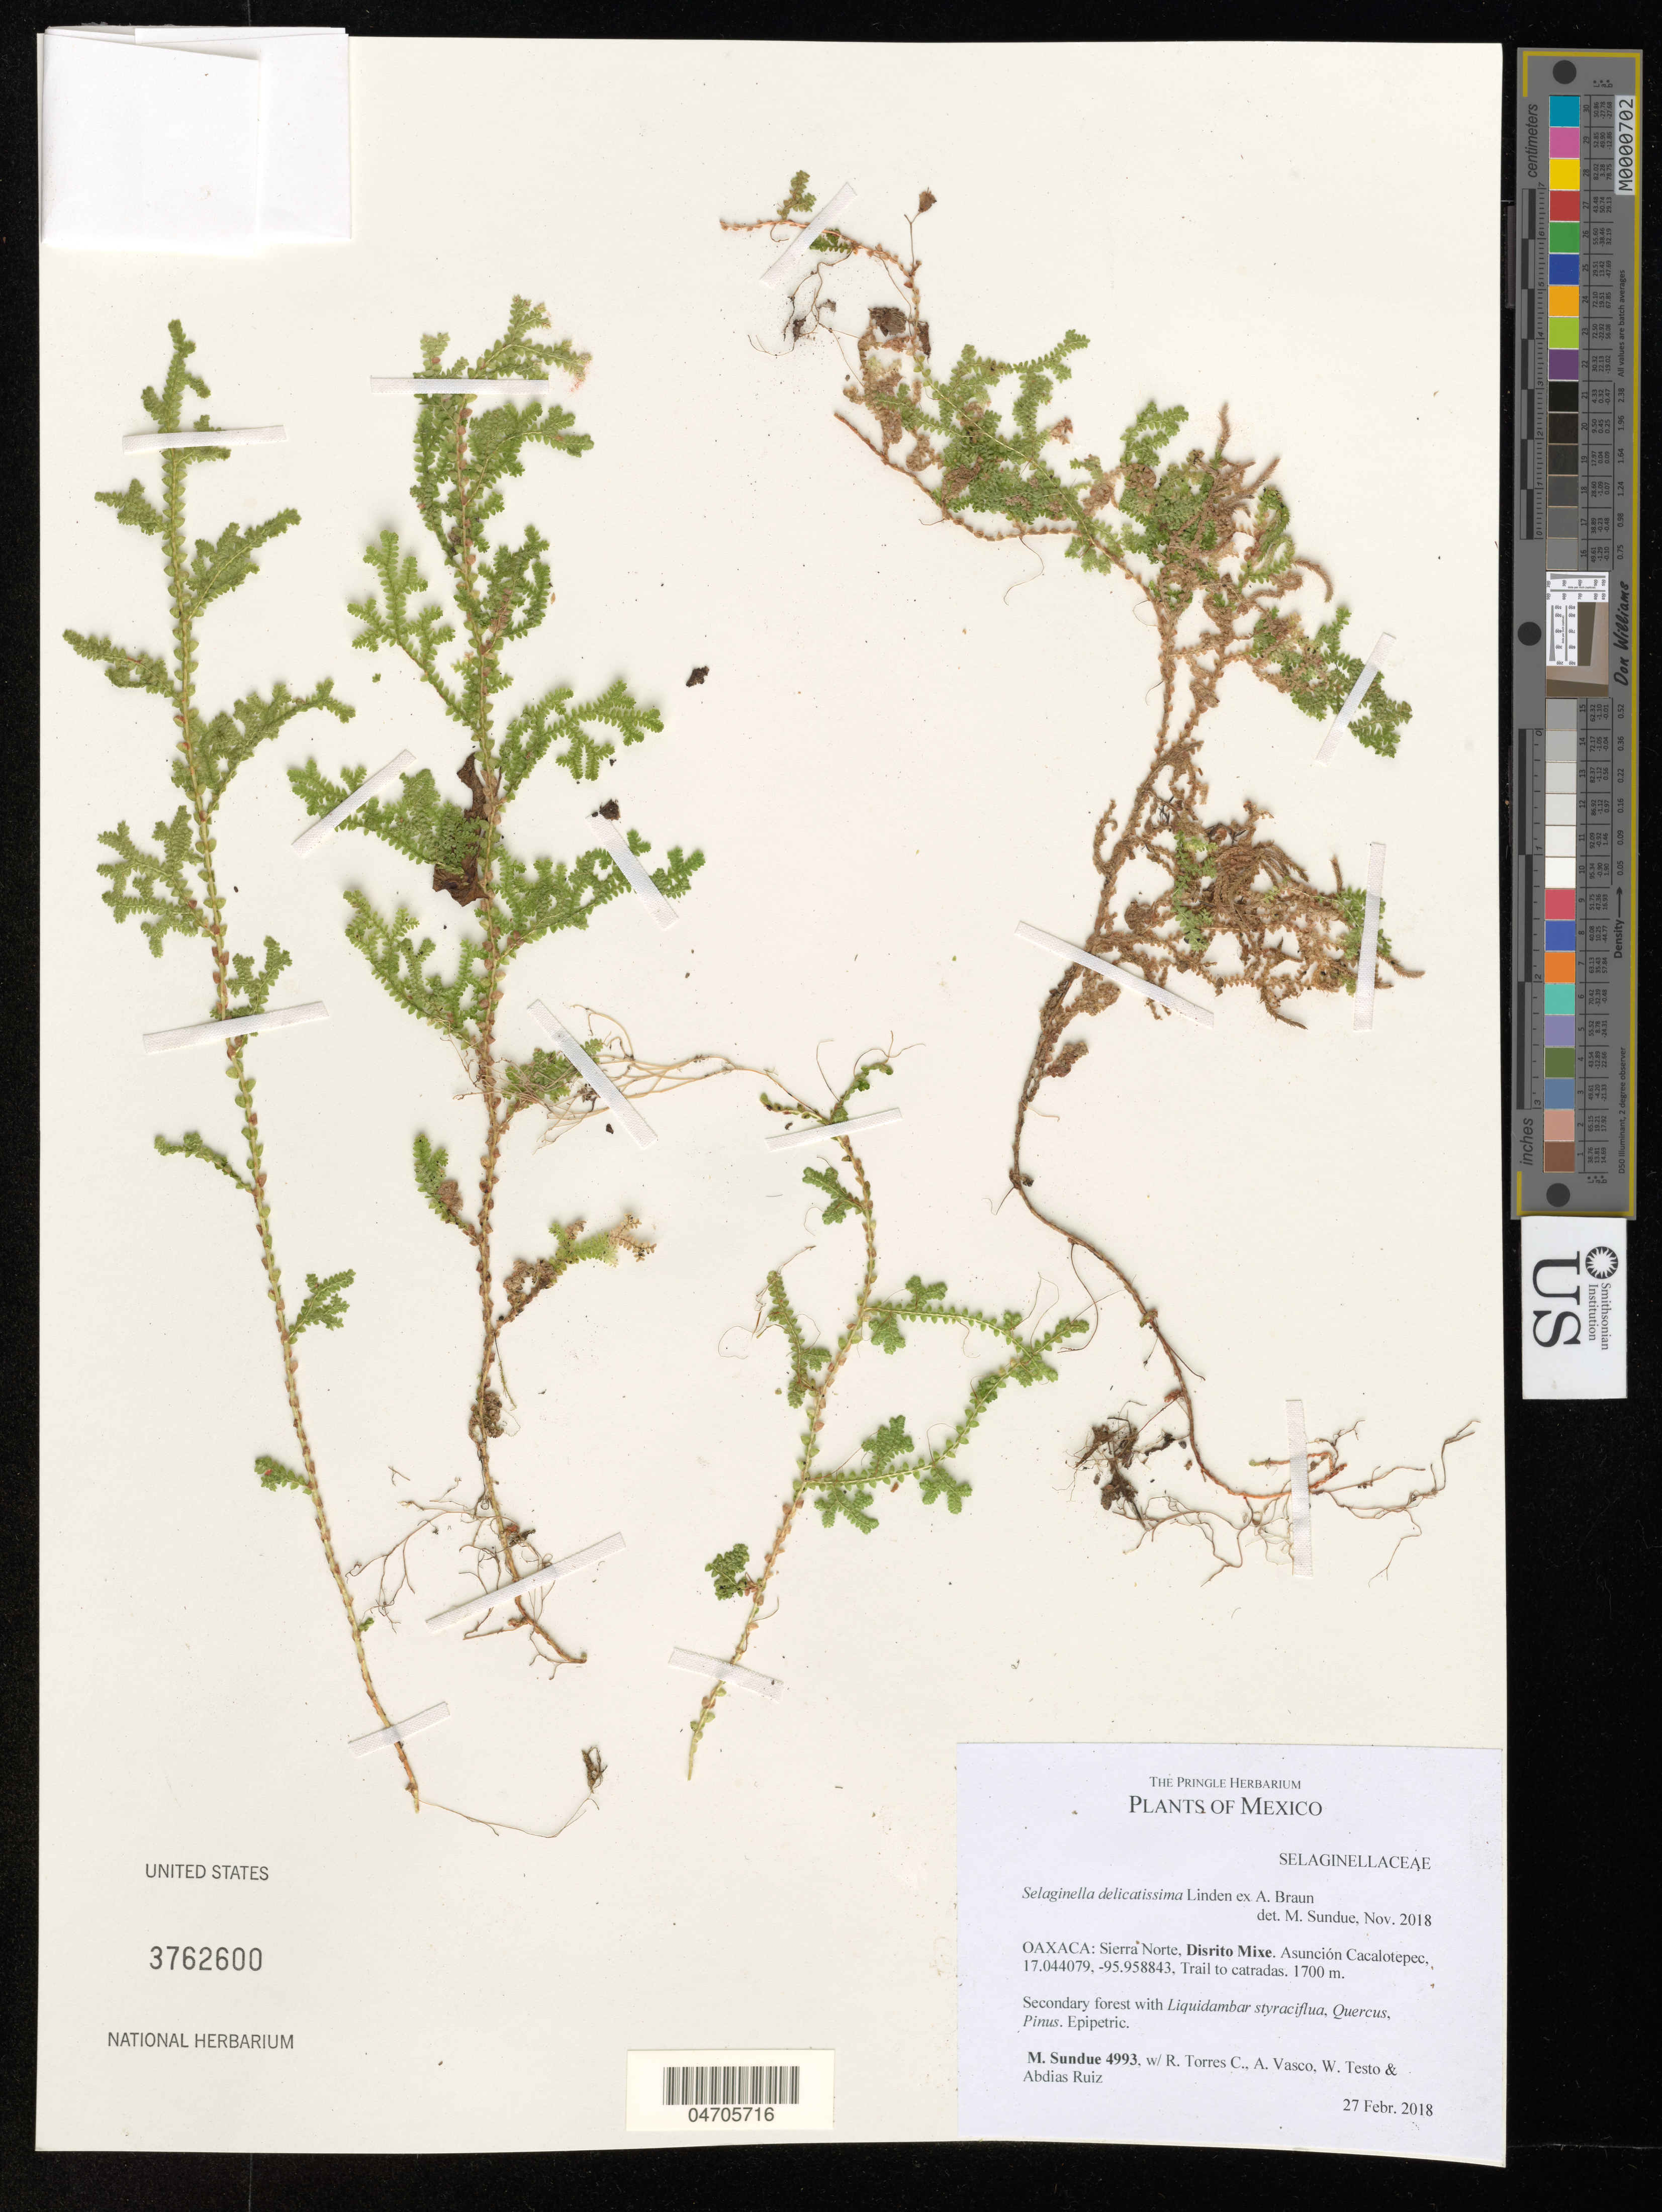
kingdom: Plantae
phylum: Tracheophyta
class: Lycopodiopsida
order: Selaginellales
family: Selaginellaceae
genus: Selaginella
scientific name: Selaginella delicatissima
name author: Linden ex A. Braun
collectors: M. Sundue, R. Torres C., A. Vasco & W. Testo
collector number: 4993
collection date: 2018-02-27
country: Mexico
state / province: Oaxaca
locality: Sierra Norte, Distrito Mixe. Asunción Cacalotepec. Trail to catradas.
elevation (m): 1700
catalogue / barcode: US 3762600